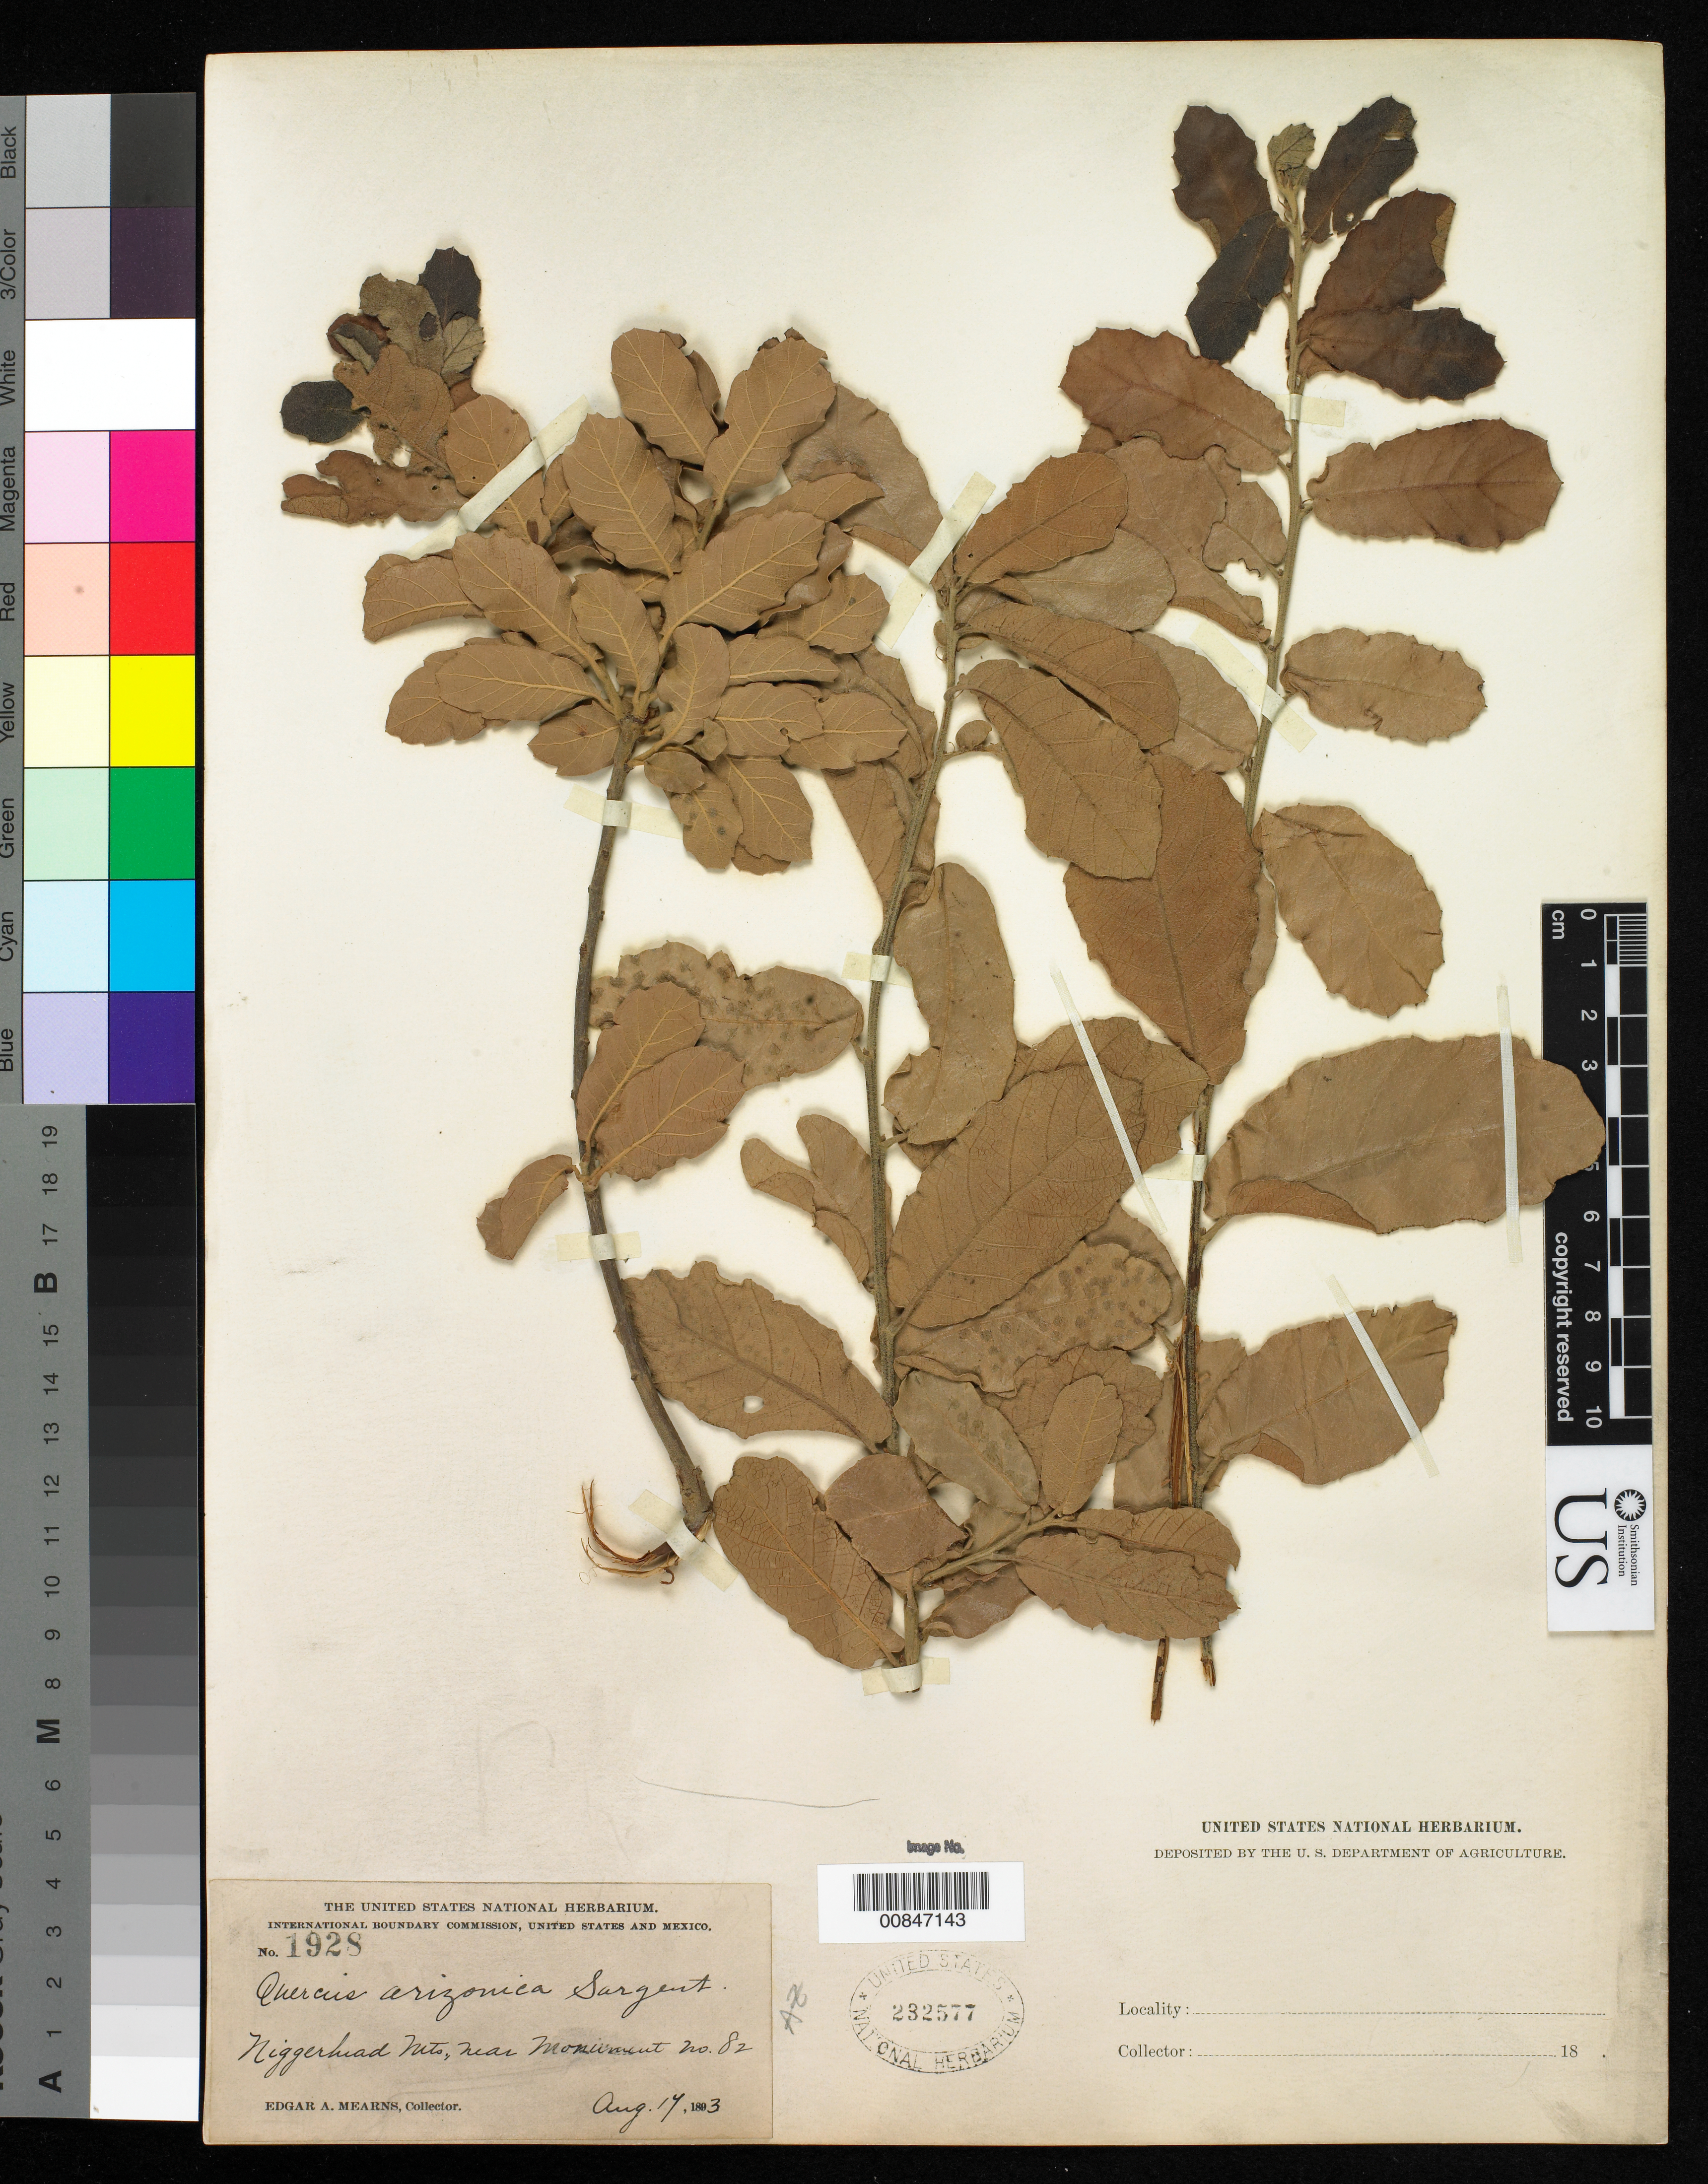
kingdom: Plantae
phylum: Tracheophyta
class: Magnoliopsida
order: Fagales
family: Fagaceae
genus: Quercus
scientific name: Quercus arizonica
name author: Sarg.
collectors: E. A. Mearns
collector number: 1928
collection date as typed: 17 Aug 1893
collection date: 1893-08-17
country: United States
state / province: Arizona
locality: Niggerhead Mts., near Monument no. 82.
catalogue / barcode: US 232577